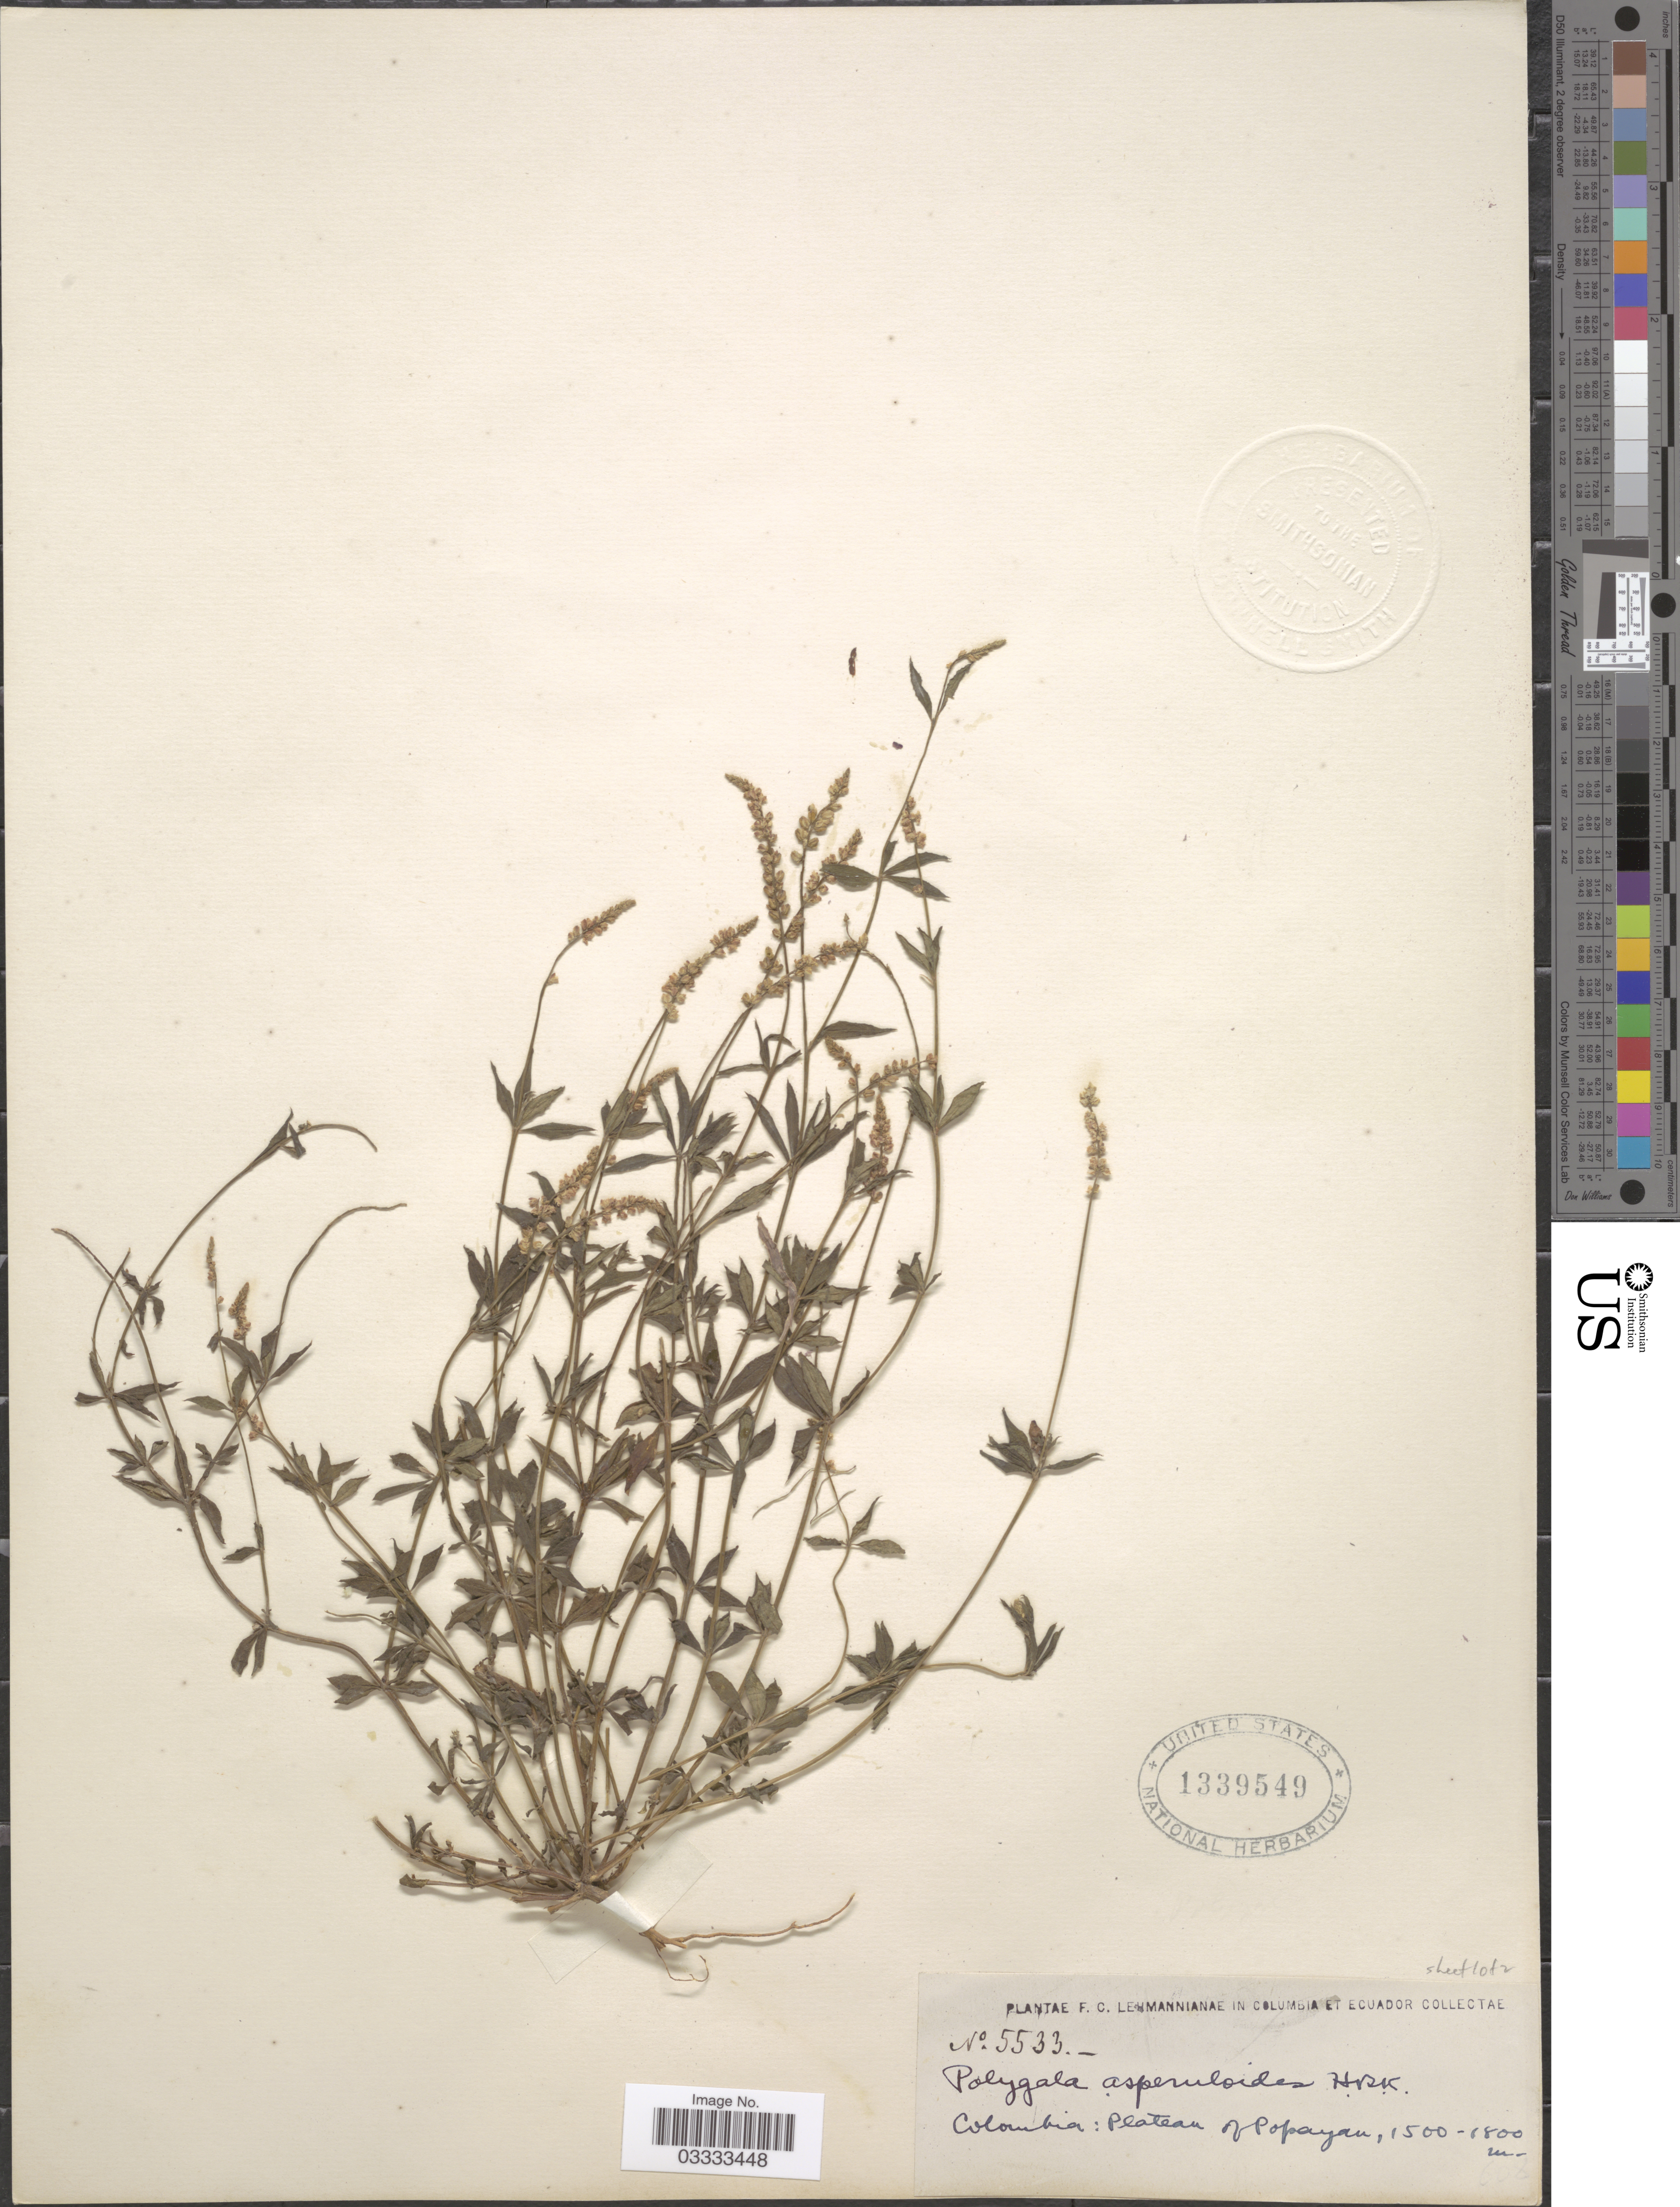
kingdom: Plantae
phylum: Tracheophyta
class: Magnoliopsida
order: Fabales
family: Polygalaceae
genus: Polygala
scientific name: Polygala asperuloides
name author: Kunth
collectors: F. C. Lehmann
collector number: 5533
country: Colombia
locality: Plateau of Popayan.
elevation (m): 1500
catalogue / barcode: US 1339549